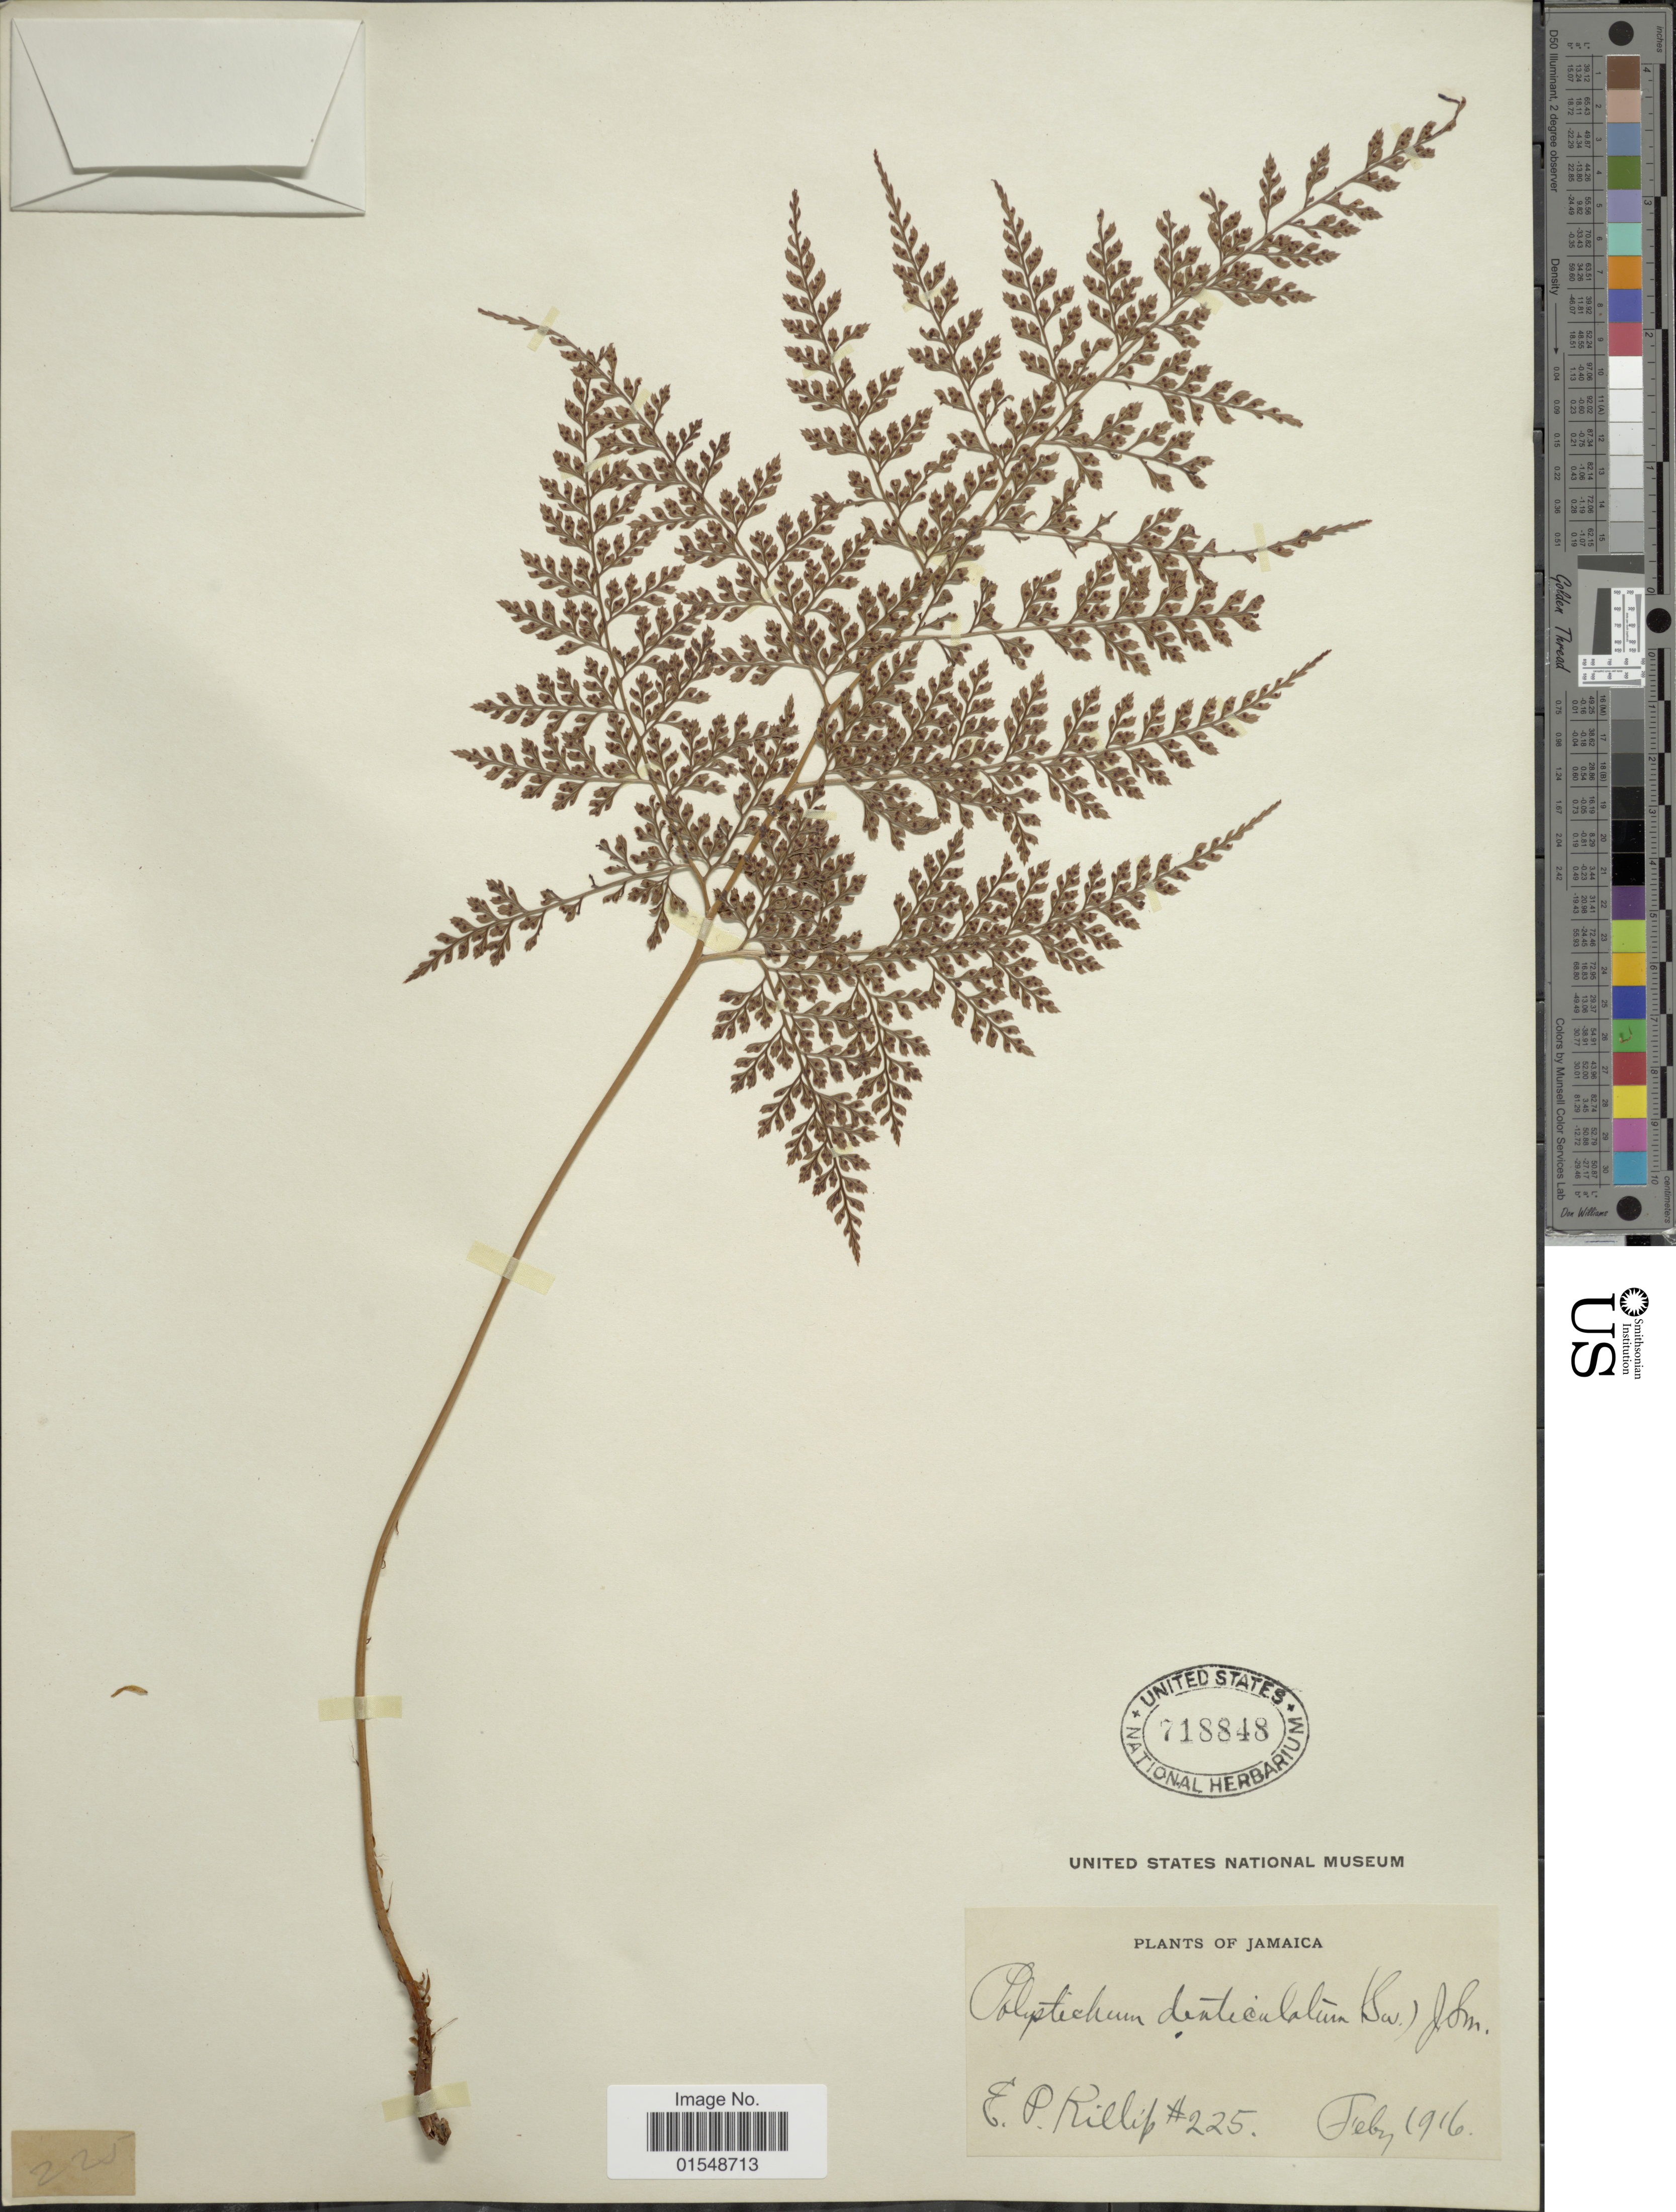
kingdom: Plantae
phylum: Tracheophyta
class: Polypodiopsida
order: Polypodiales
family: Dryopteridaceae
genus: Arachniodes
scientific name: Arachniodes denticulata var. denticulata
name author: (Sw.) Ching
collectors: E. P. Killip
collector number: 225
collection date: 1916-02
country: Jamaica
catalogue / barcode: US 718848